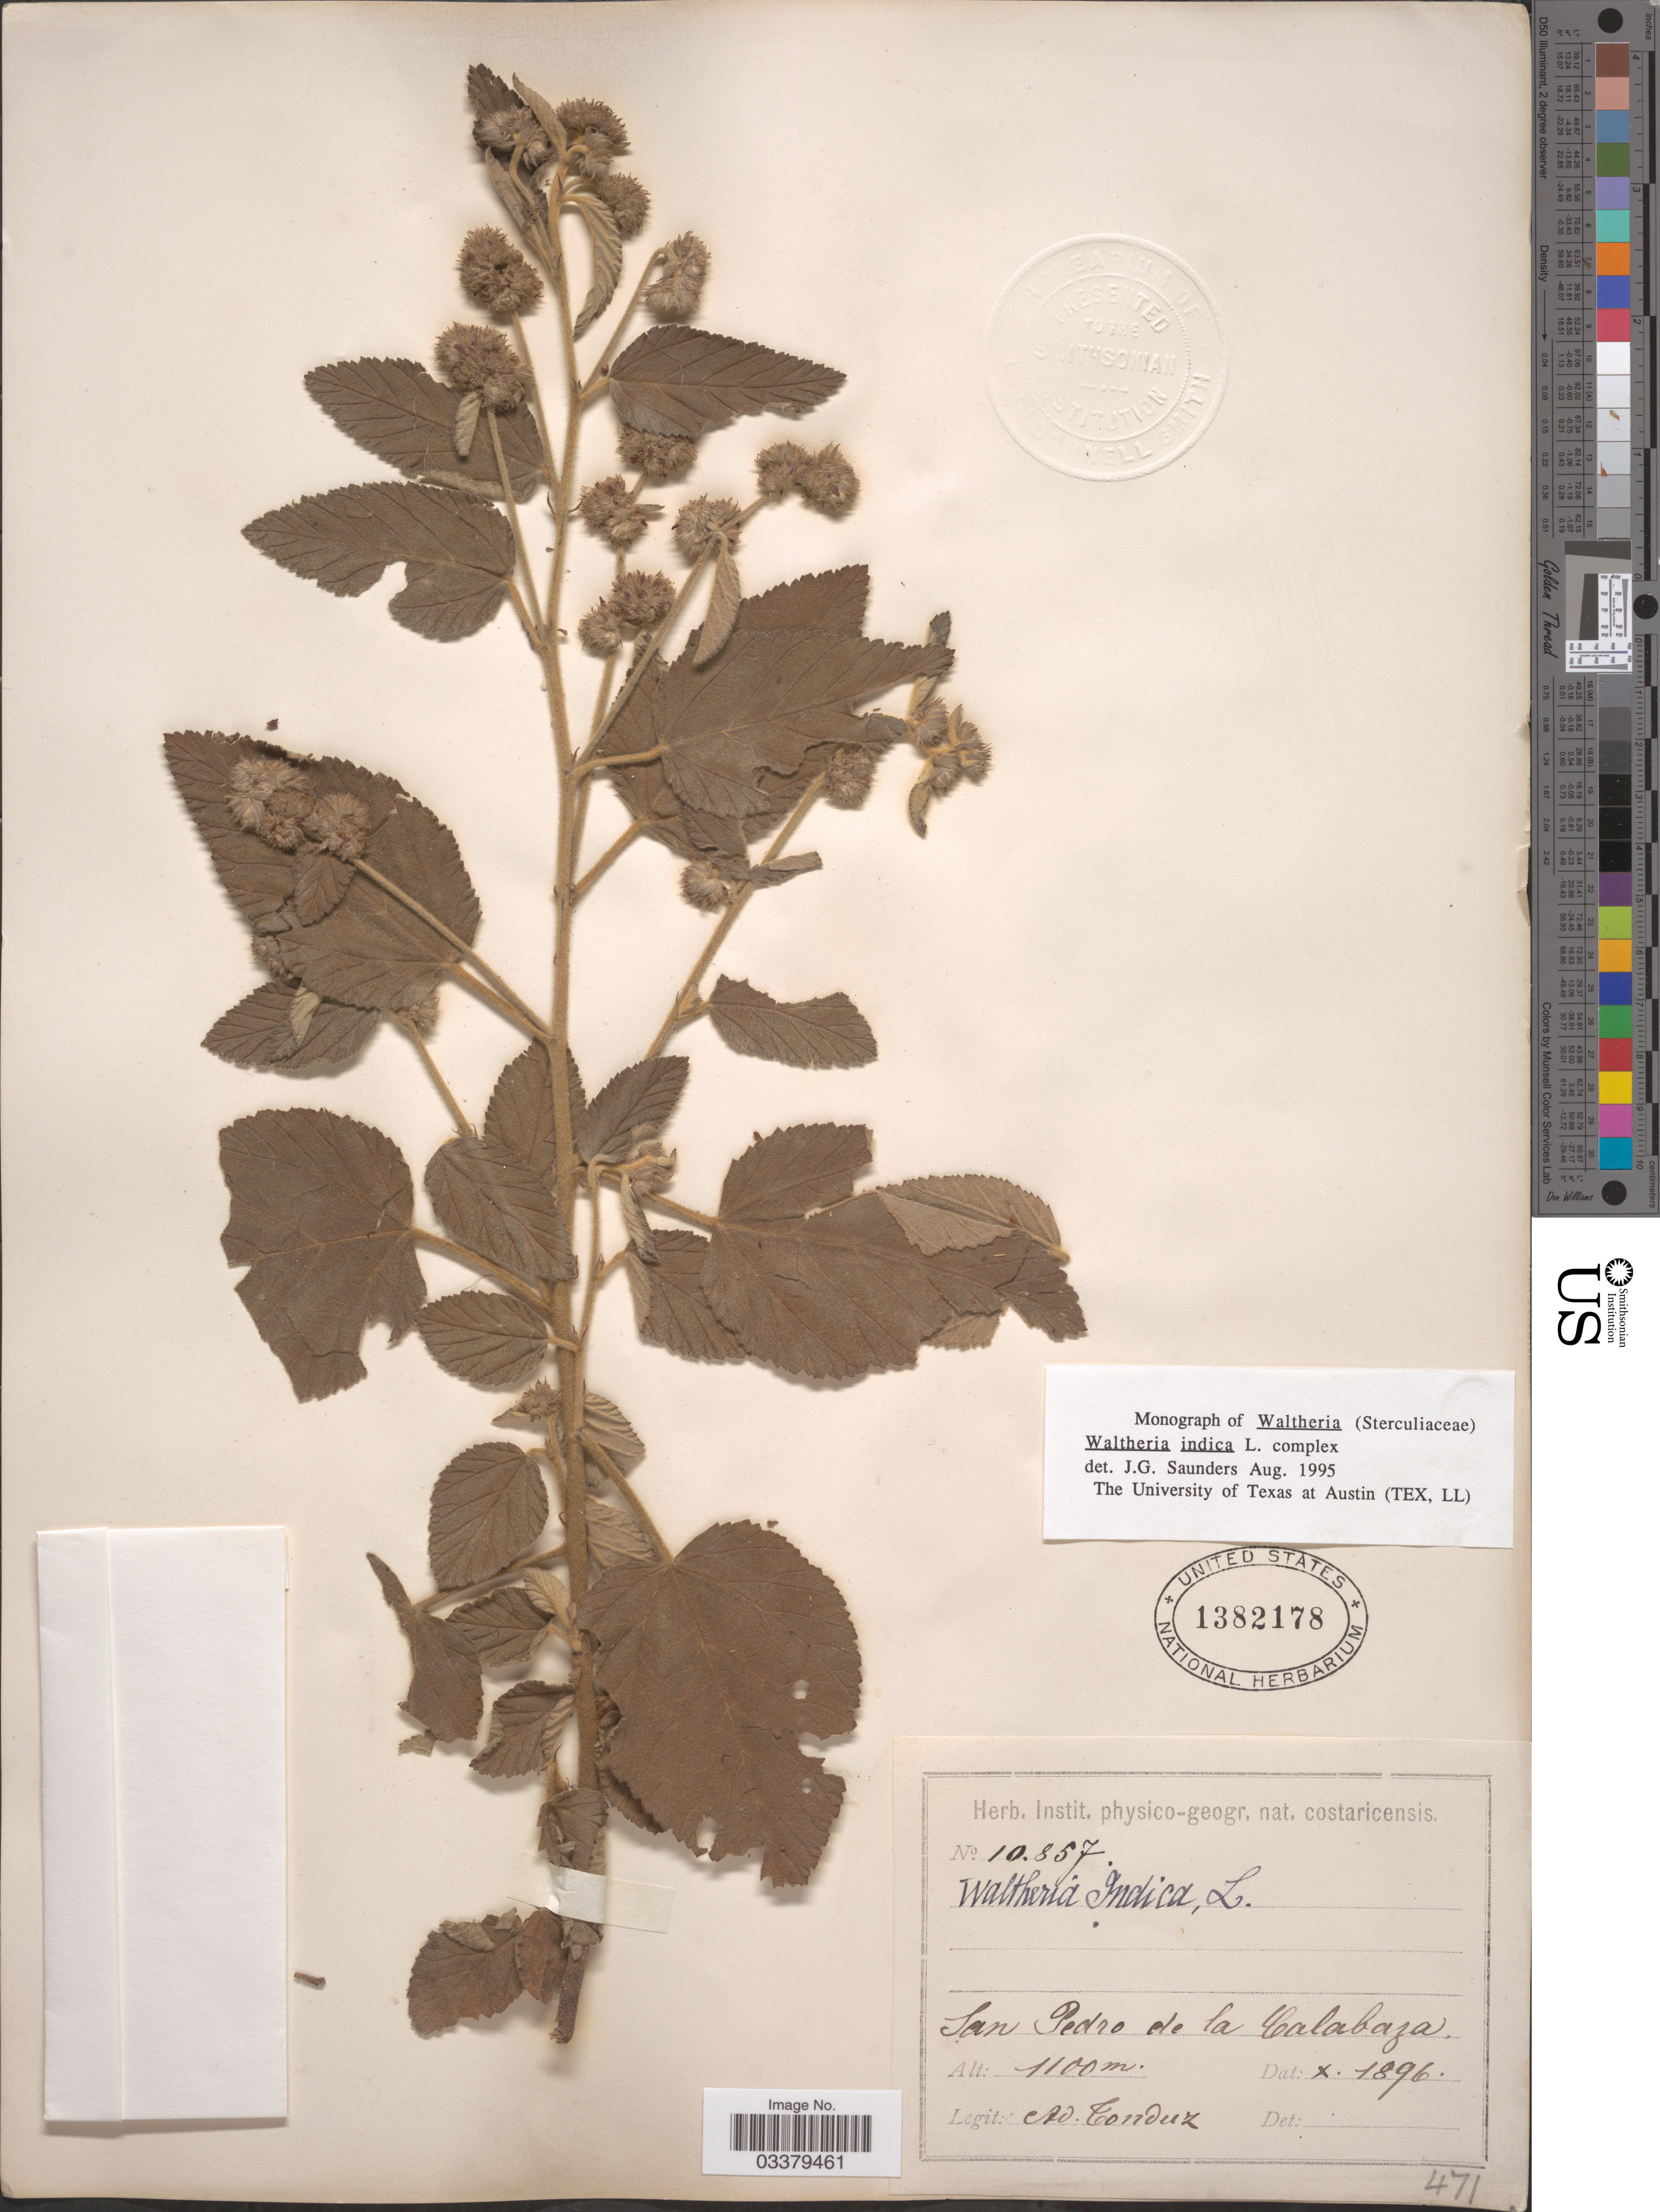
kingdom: Plantae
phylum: Tracheophyta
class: Magnoliopsida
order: Malvales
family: Malvaceae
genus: Waltheria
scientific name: Waltheria indica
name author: L.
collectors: A. Tonduz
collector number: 10857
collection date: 1896-10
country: Costa Rica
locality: San Pedro de la Calabaza.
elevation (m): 1100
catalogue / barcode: US 1382178